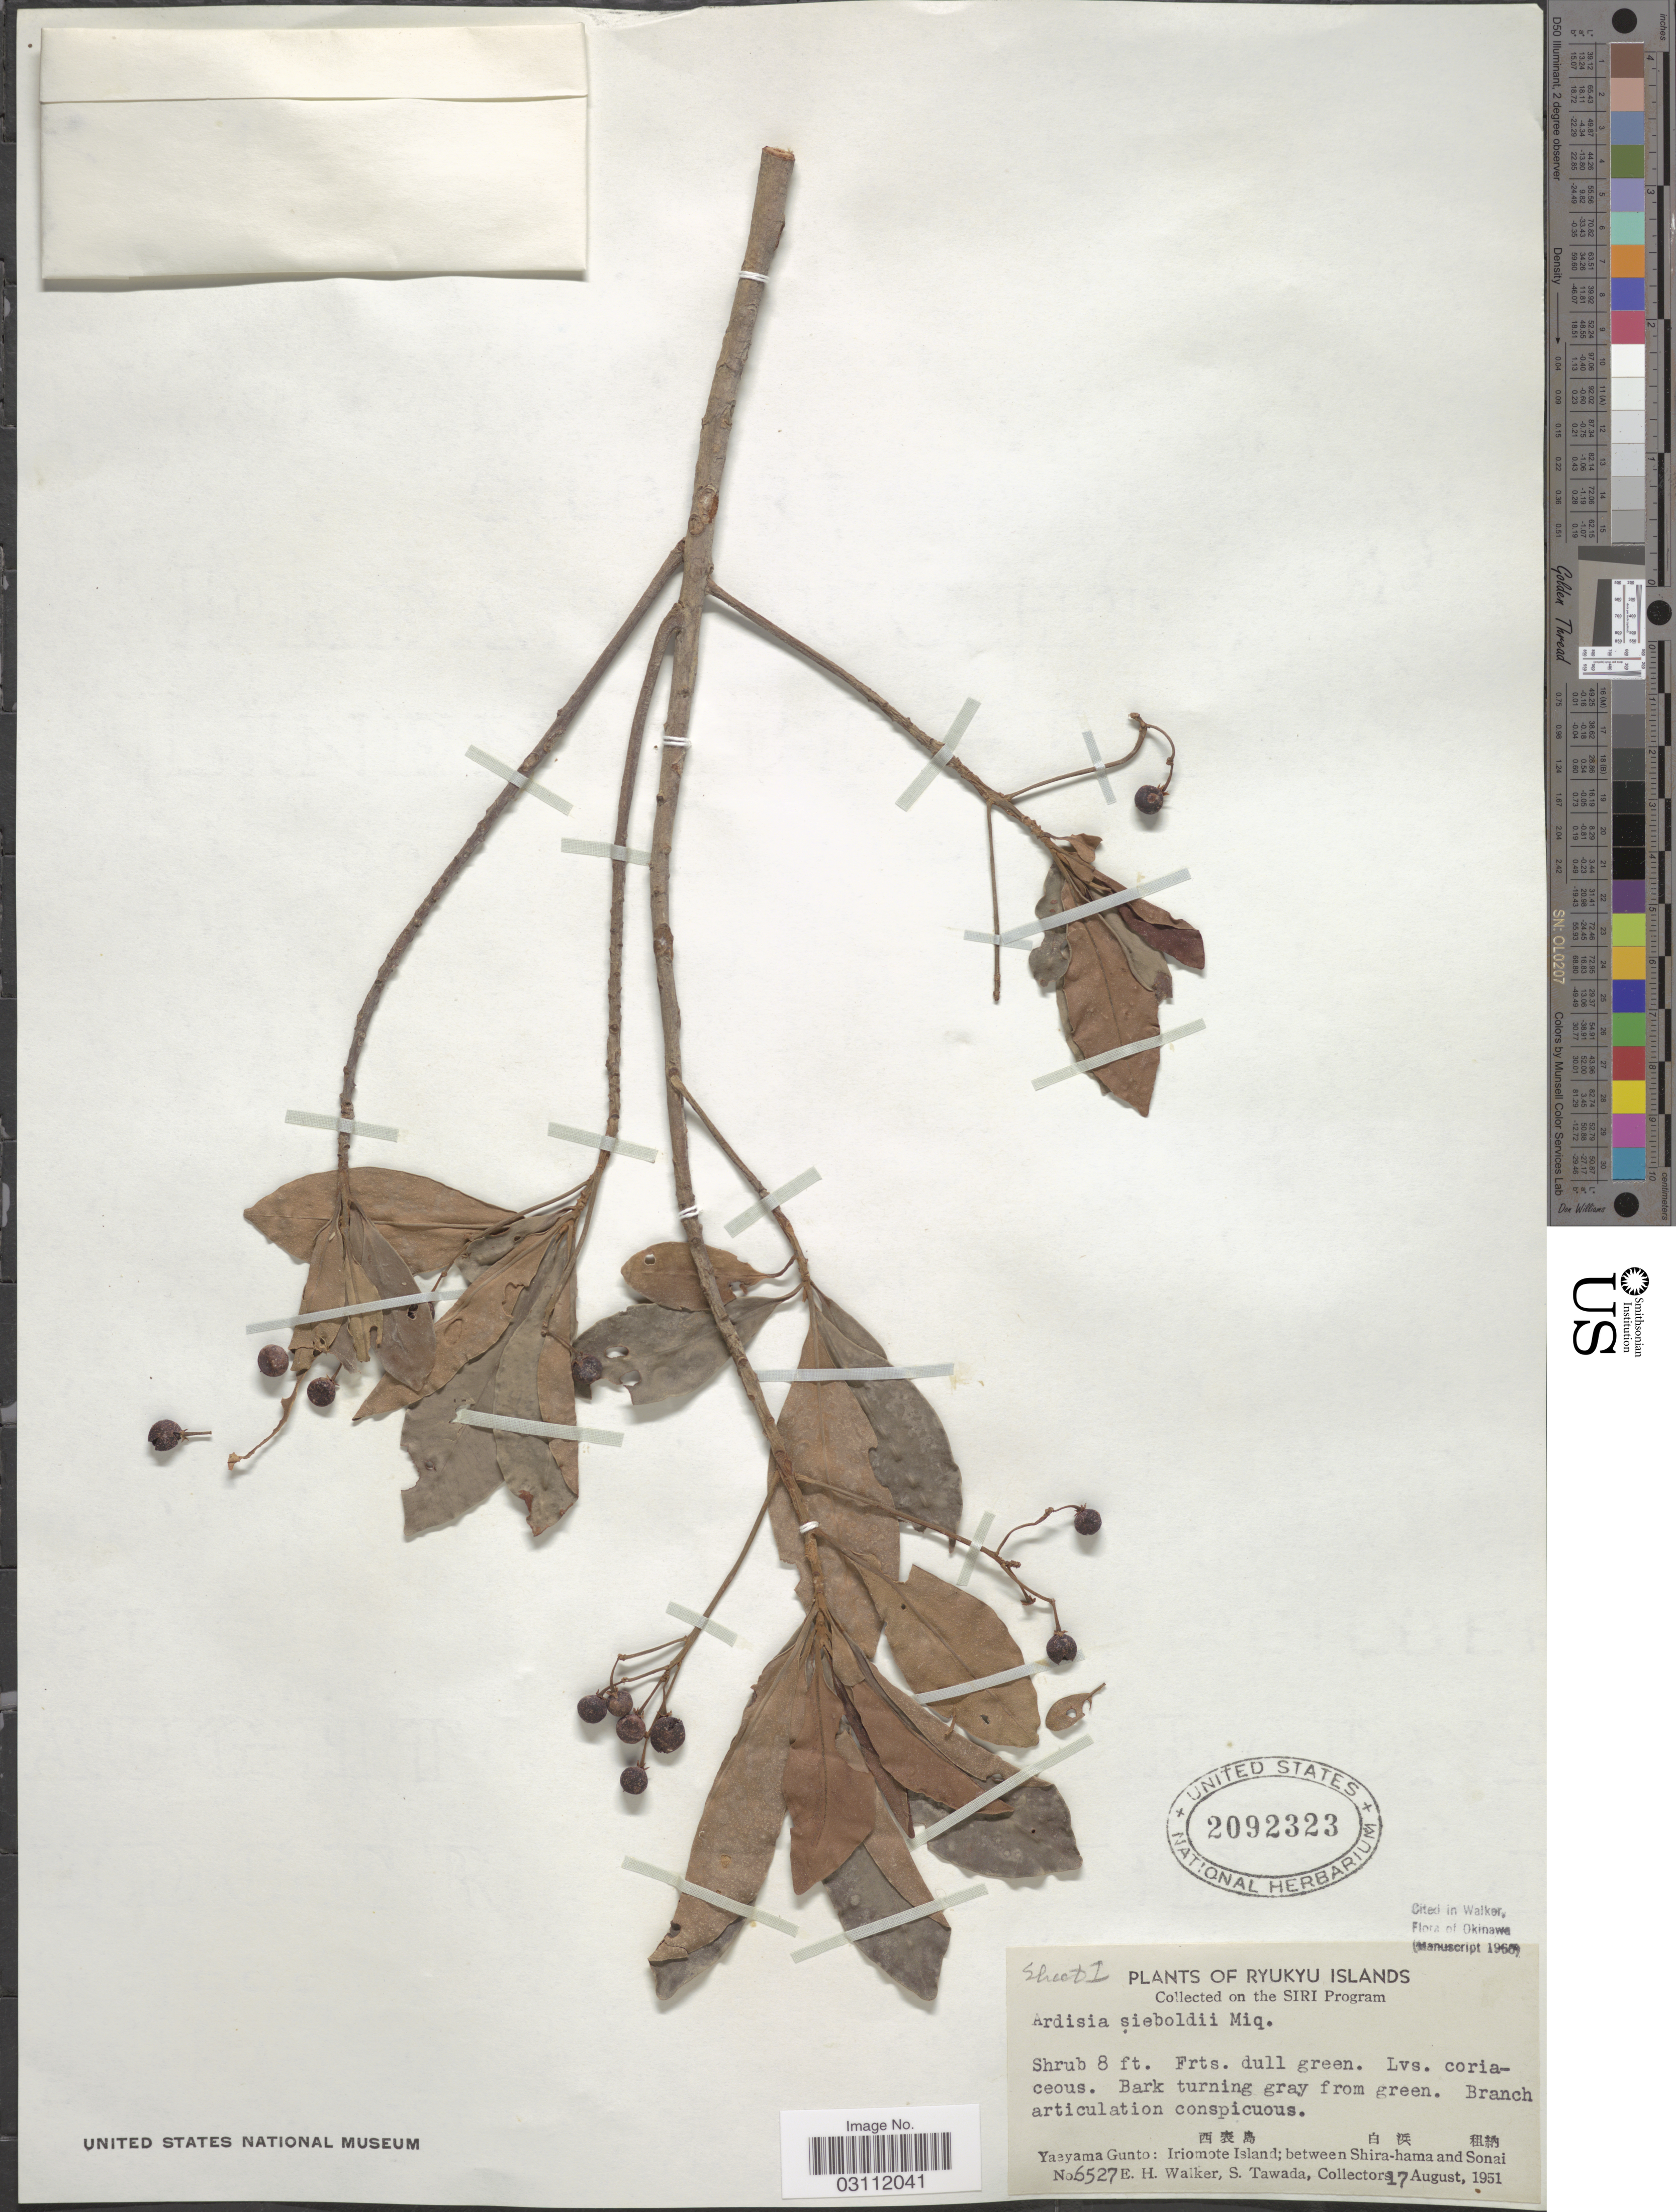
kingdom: Plantae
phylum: Tracheophyta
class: Magnoliopsida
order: Ericales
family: Primulaceae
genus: Ardisia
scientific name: Ardisia sieboldii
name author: Miq.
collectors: E. H. Walker & S. Tawada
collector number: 6527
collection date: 1951-08-17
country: Japan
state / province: Okinawa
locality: Ryukyu Islands, Yaeyama Gunto: Iriomote Island; between Shira-hama and Sonai.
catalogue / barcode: US 2092323